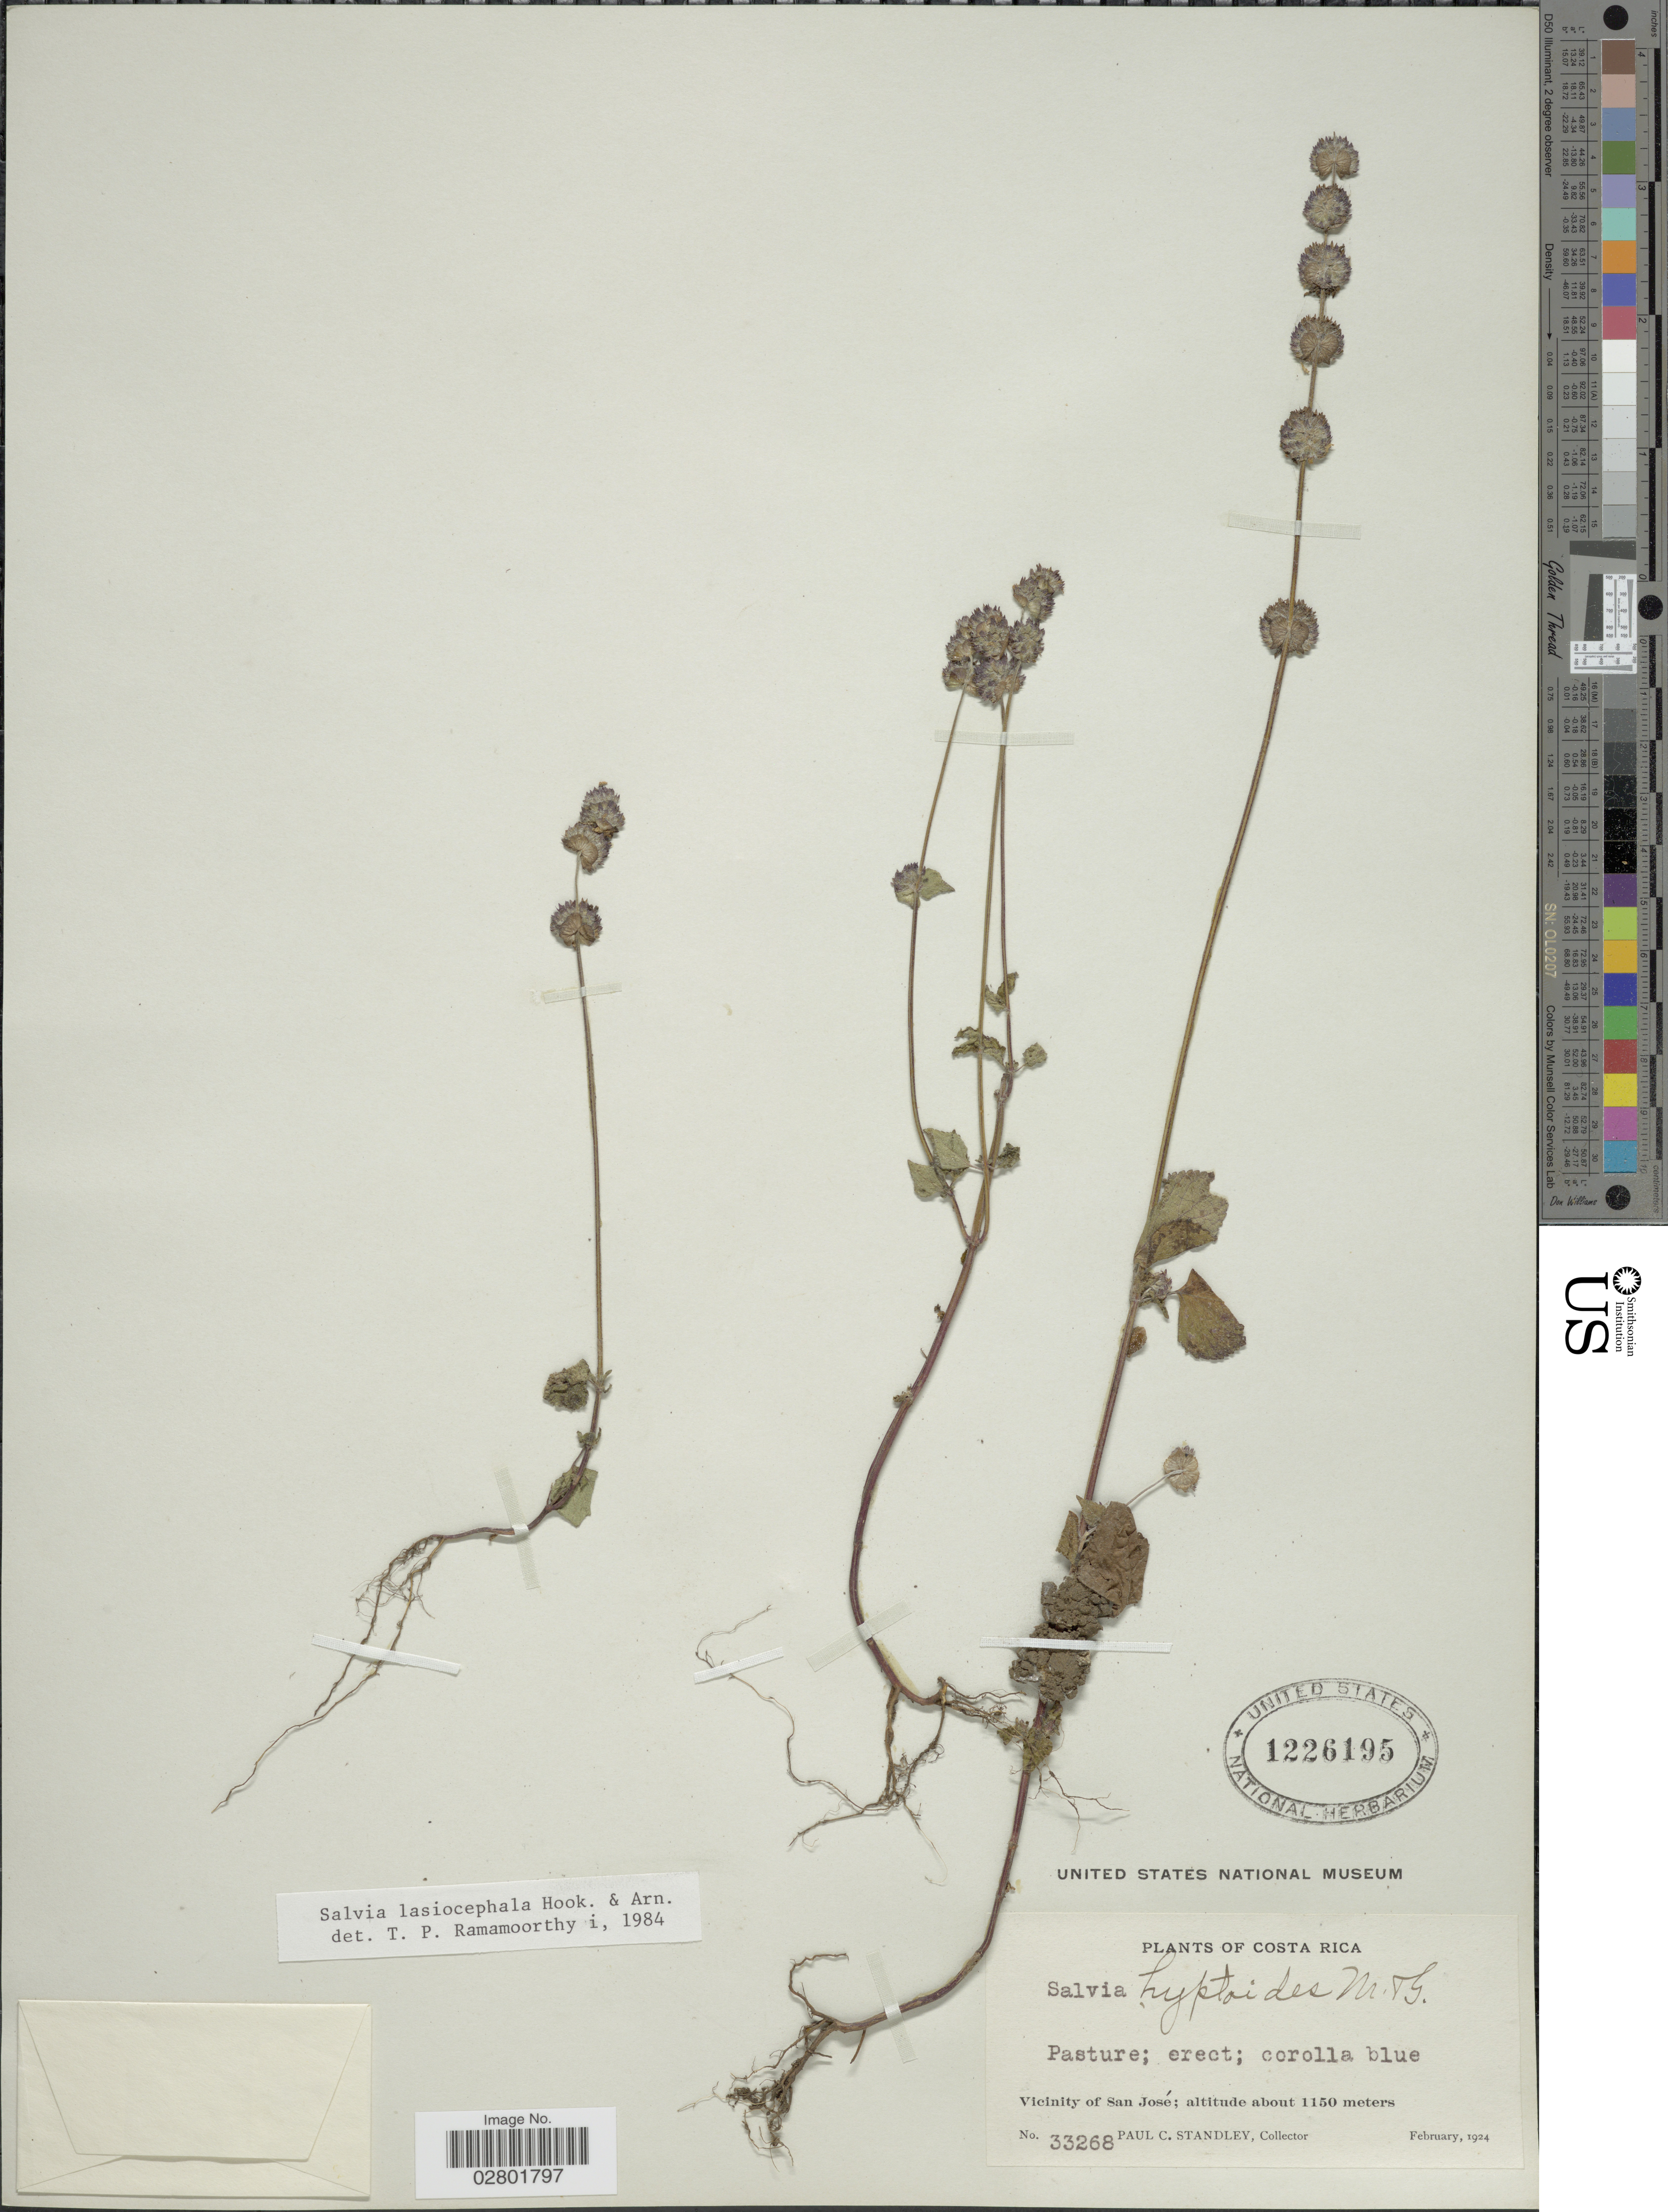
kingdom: Plantae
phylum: Tracheophyta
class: Magnoliopsida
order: Lamiales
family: Lamiaceae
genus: Salvia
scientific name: Salvia lasiocephala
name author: Hook. & Arn.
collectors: P. C. Standley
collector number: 33268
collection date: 1924-02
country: Costa Rica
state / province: San José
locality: Vicinity of San José.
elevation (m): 1150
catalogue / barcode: US 1226195